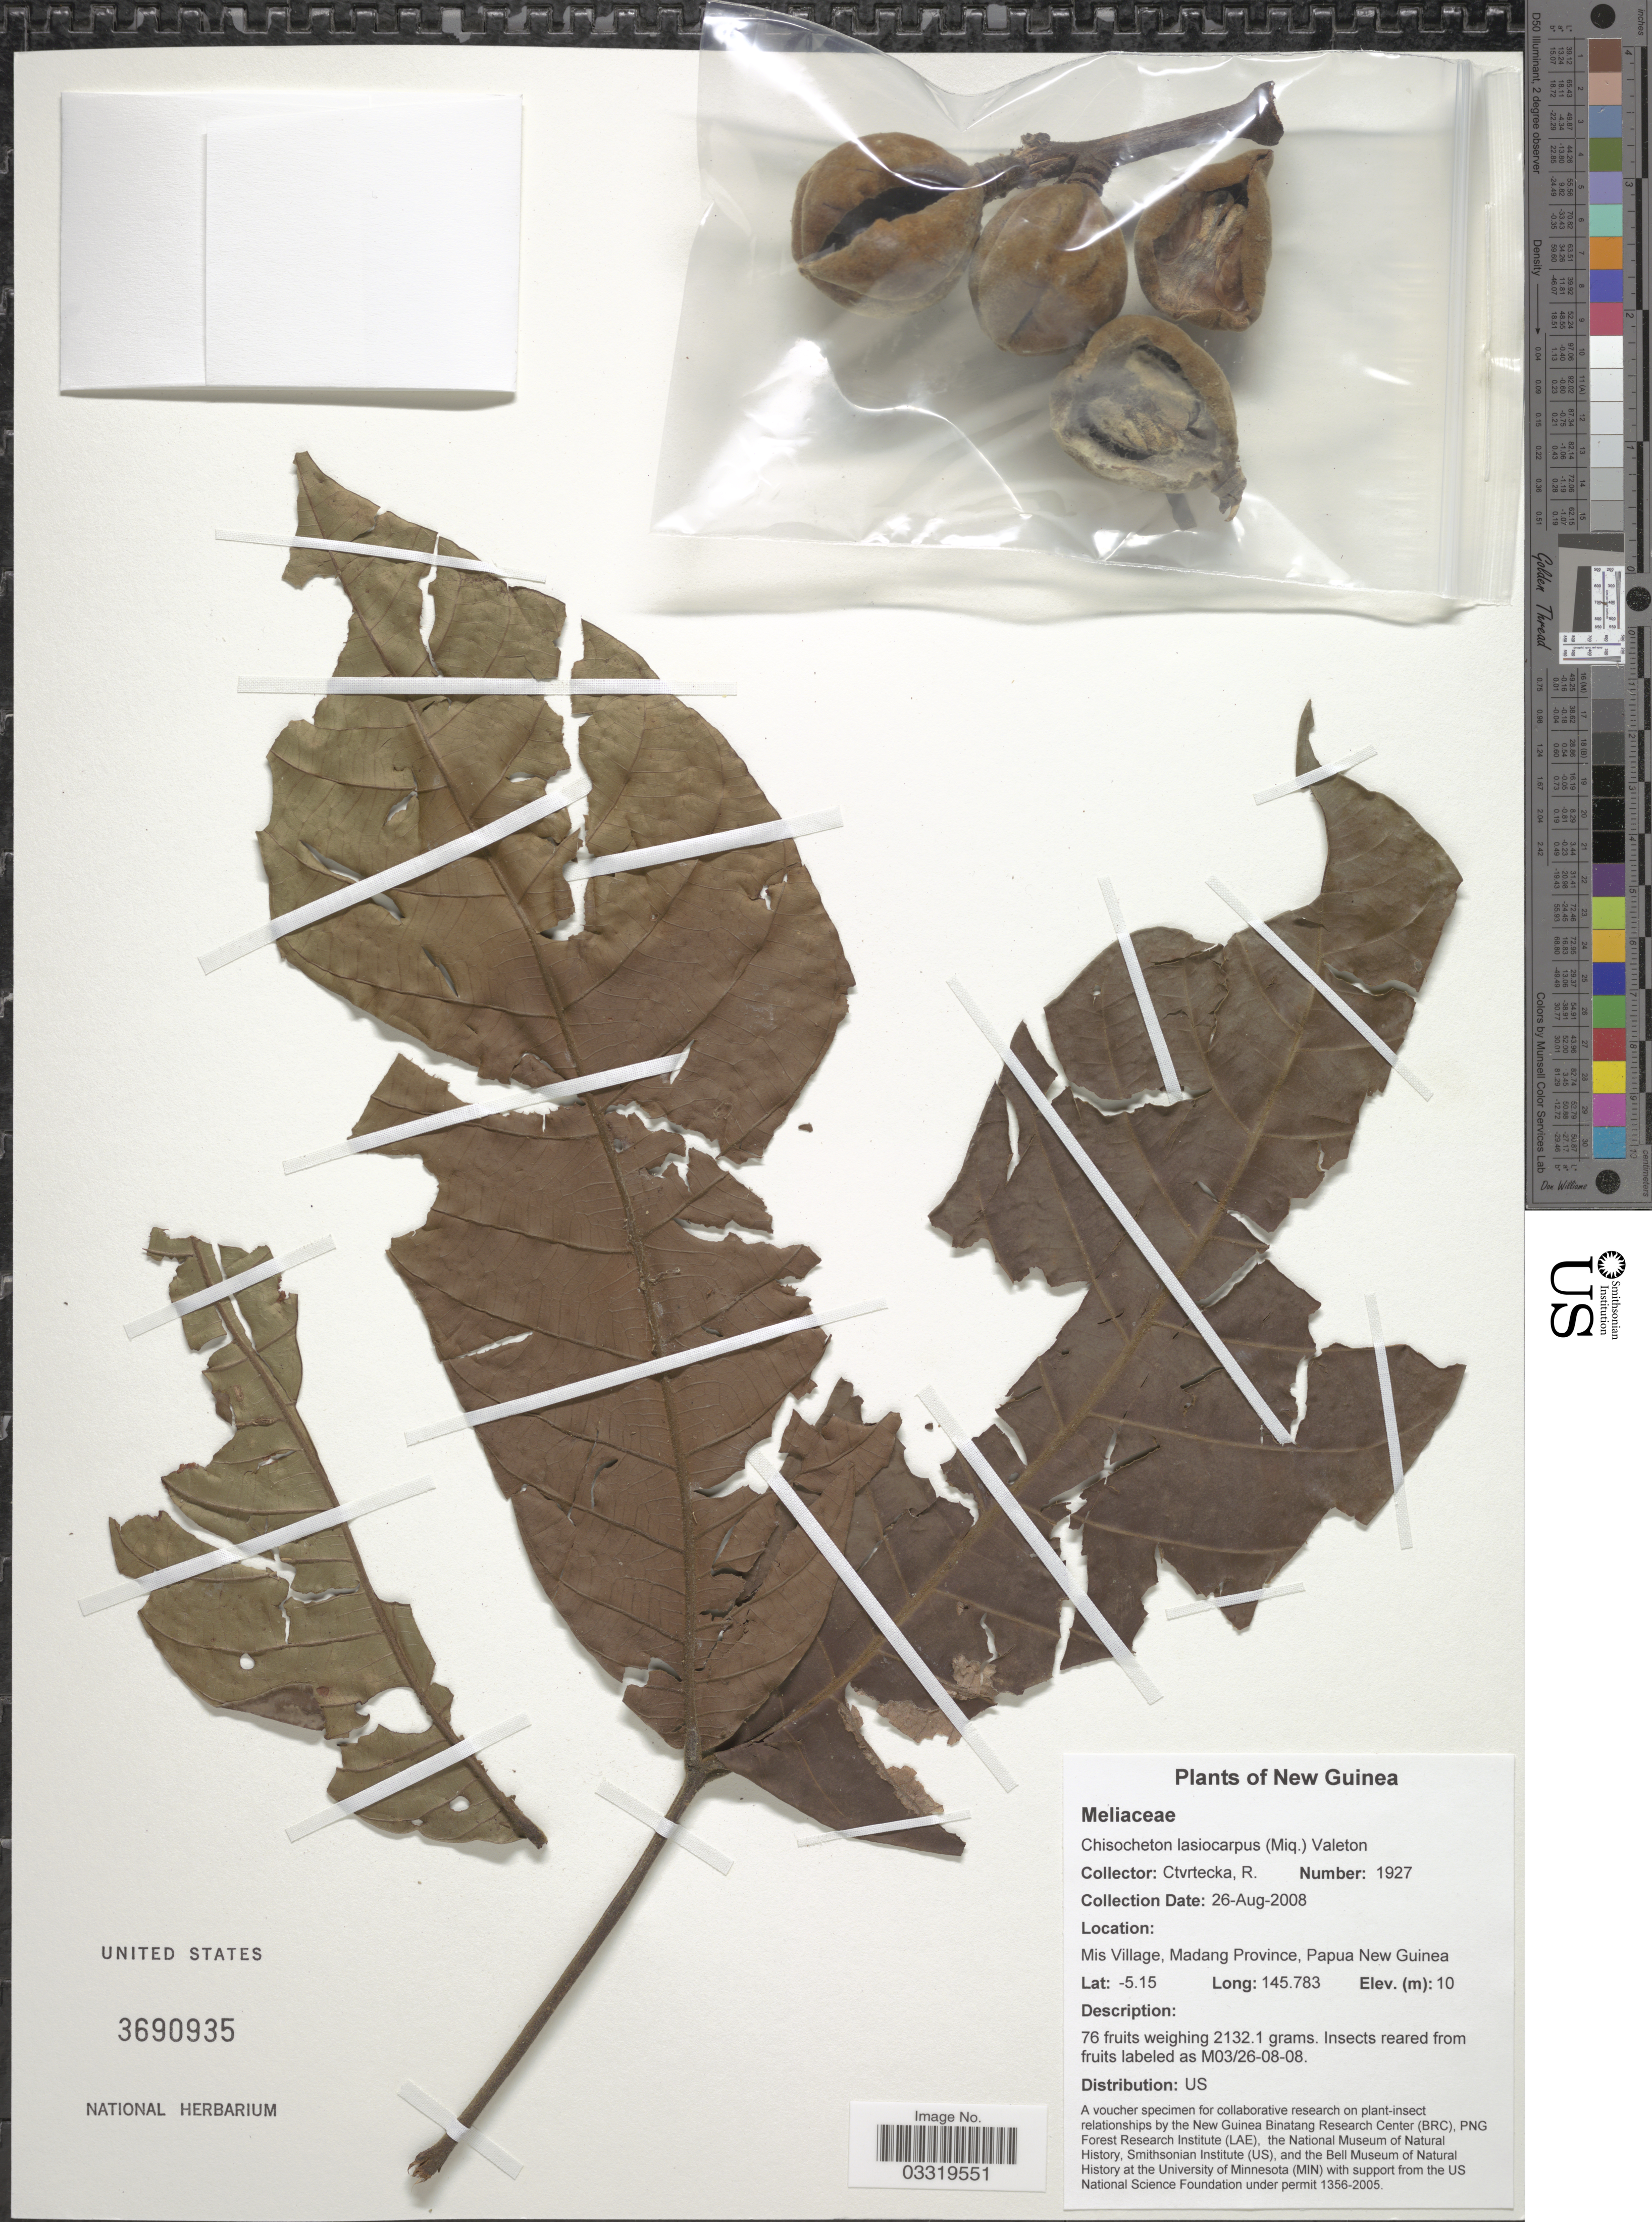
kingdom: Plantae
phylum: Tracheophyta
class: Magnoliopsida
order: Sapindales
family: Meliaceae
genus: Chisocheton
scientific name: Chisocheton lasiocarpus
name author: (Miq.) Valeton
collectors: R. Ctvrtecka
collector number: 1927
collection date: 2008-08-26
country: Papua New Guinea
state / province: Madang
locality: New Guinea. Mis Village.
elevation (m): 10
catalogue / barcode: US 3690935